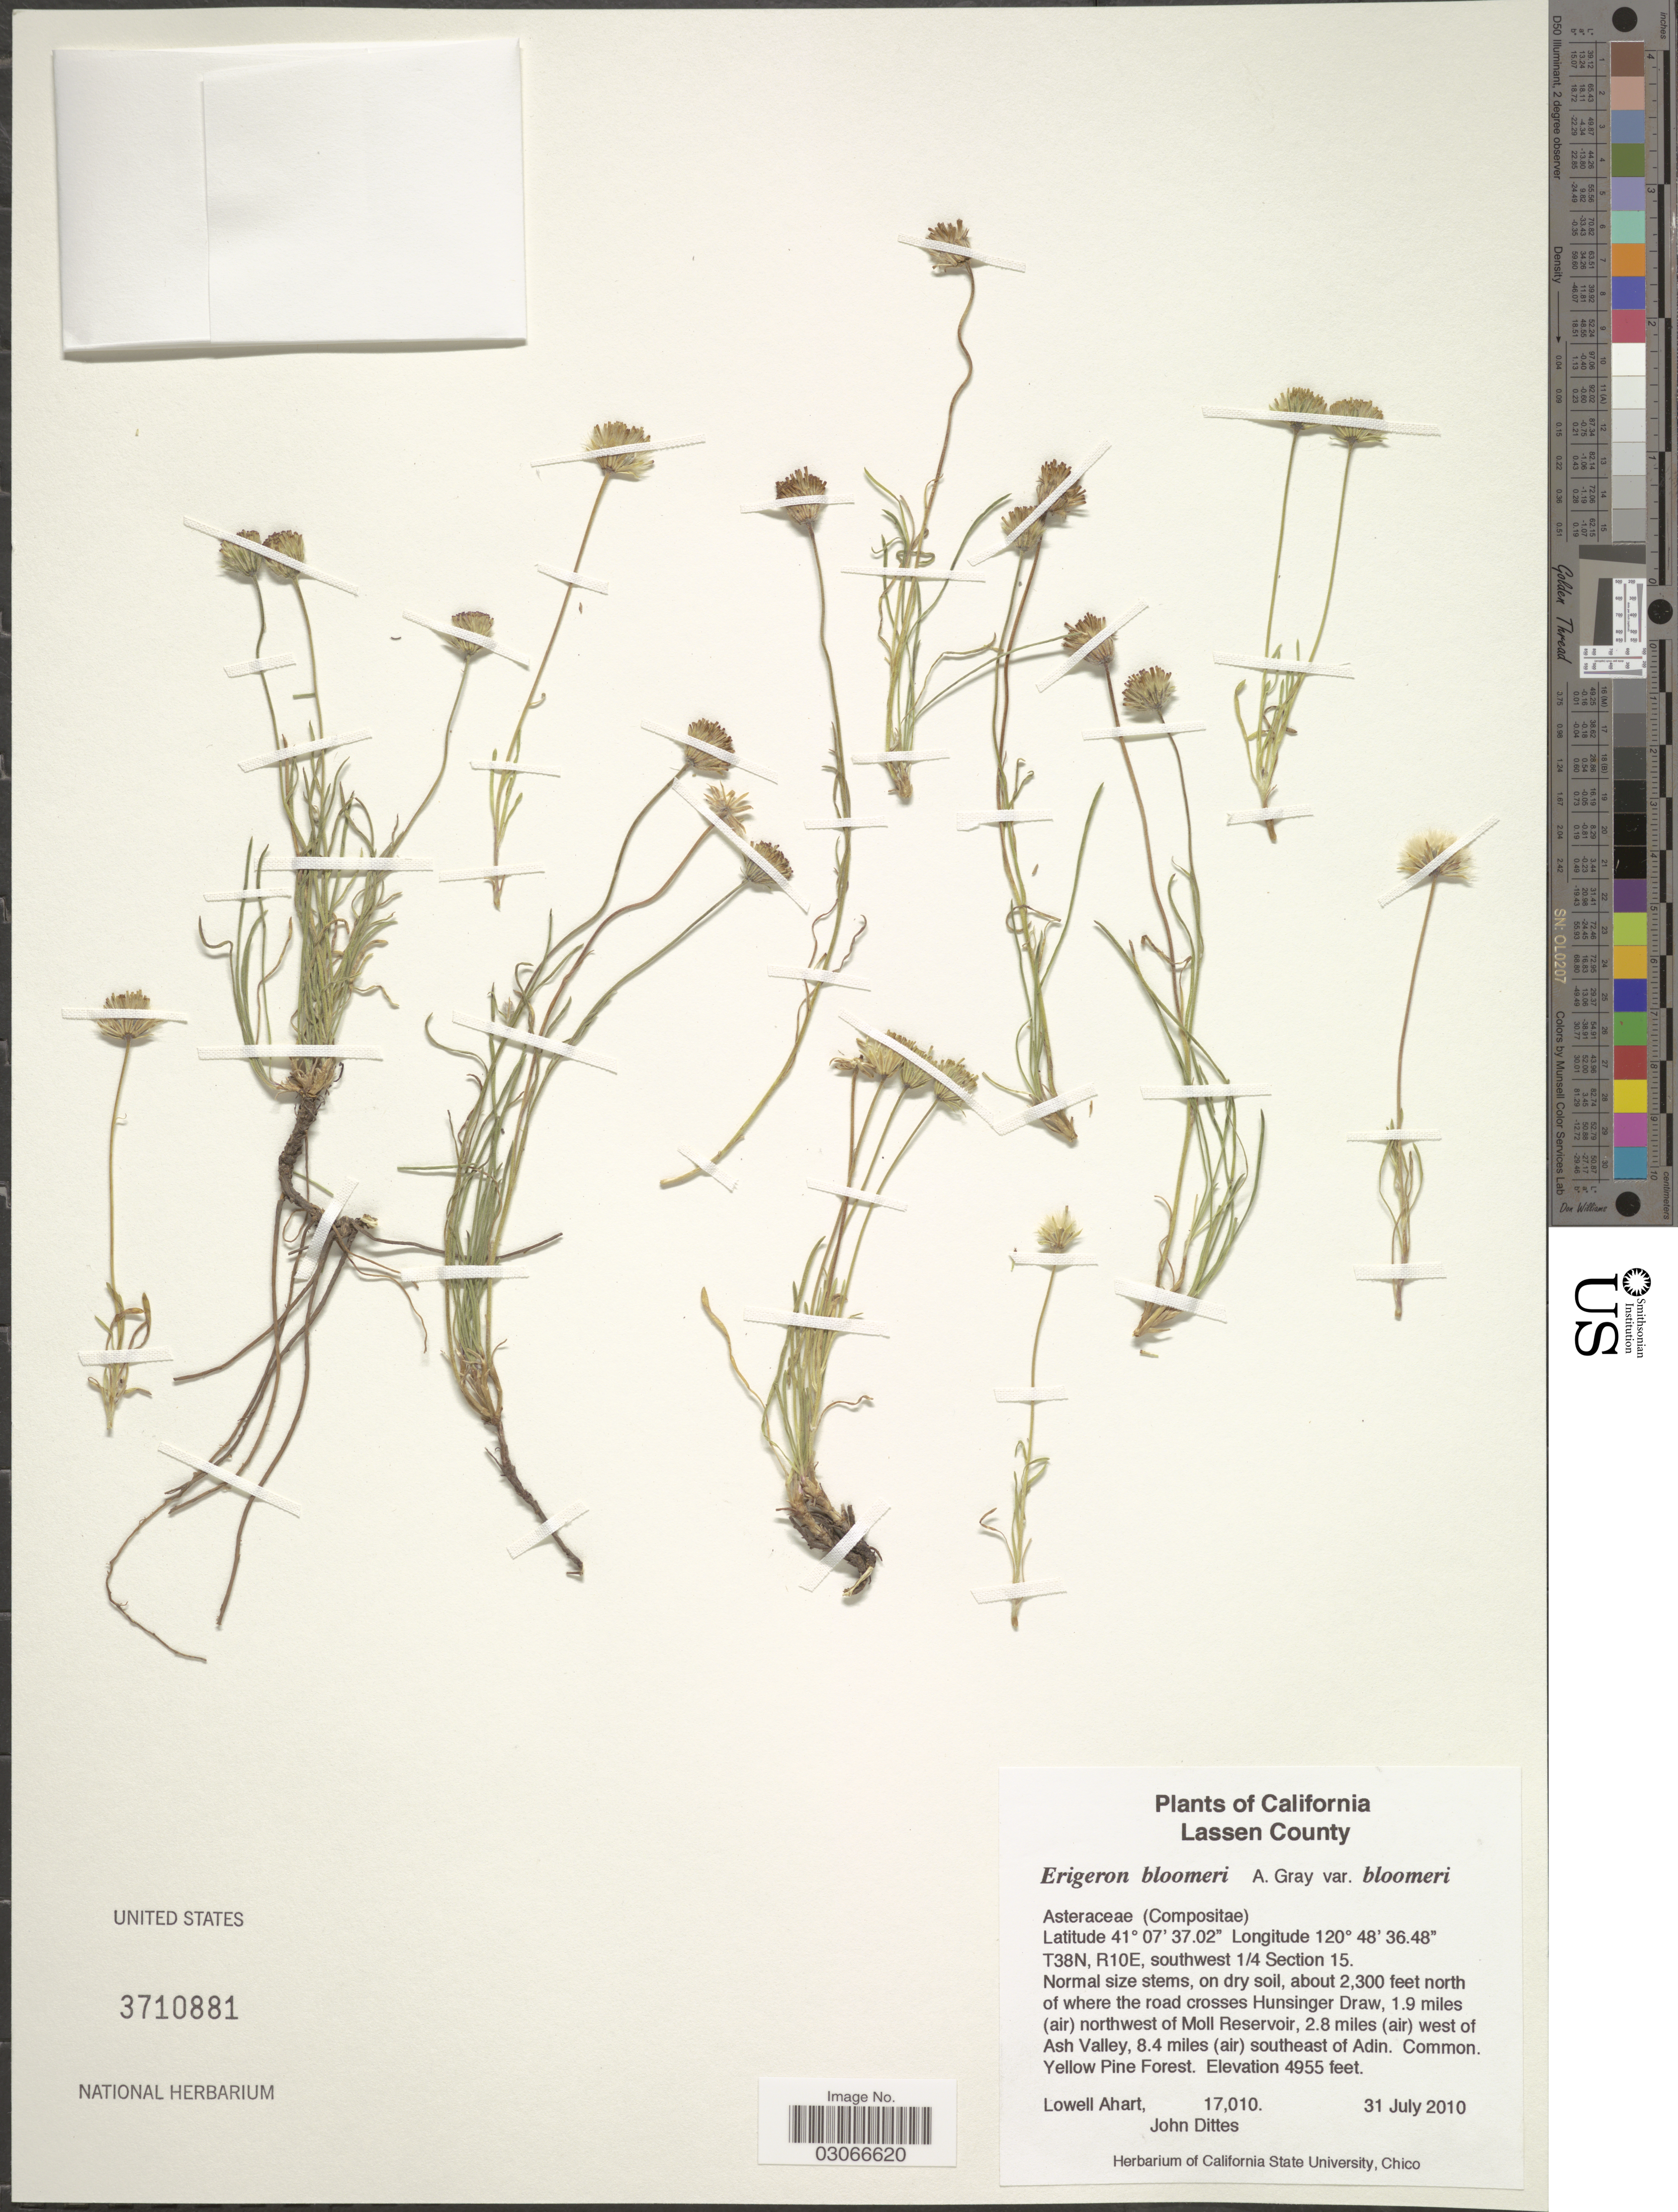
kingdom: Plantae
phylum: Tracheophyta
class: Magnoliopsida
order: Asterales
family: Asteraceae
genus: Erigeron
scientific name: Erigeron bloomeri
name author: A. Gray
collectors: L. Ahart & J. Dittes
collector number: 17010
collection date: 2010-07-31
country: United States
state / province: California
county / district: Lassen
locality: Lassen County. T38N, R10E, southwest ¼ Section 15, about 2300 feet north of where the road crosses Hunsinger Draw, 1.9 miles (air) northwest of Moll Reservoir, 2.8 miles (air) west of Ash Valley, 8.4 miles (air) southeast of Adin.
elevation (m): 1510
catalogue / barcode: US 3710881